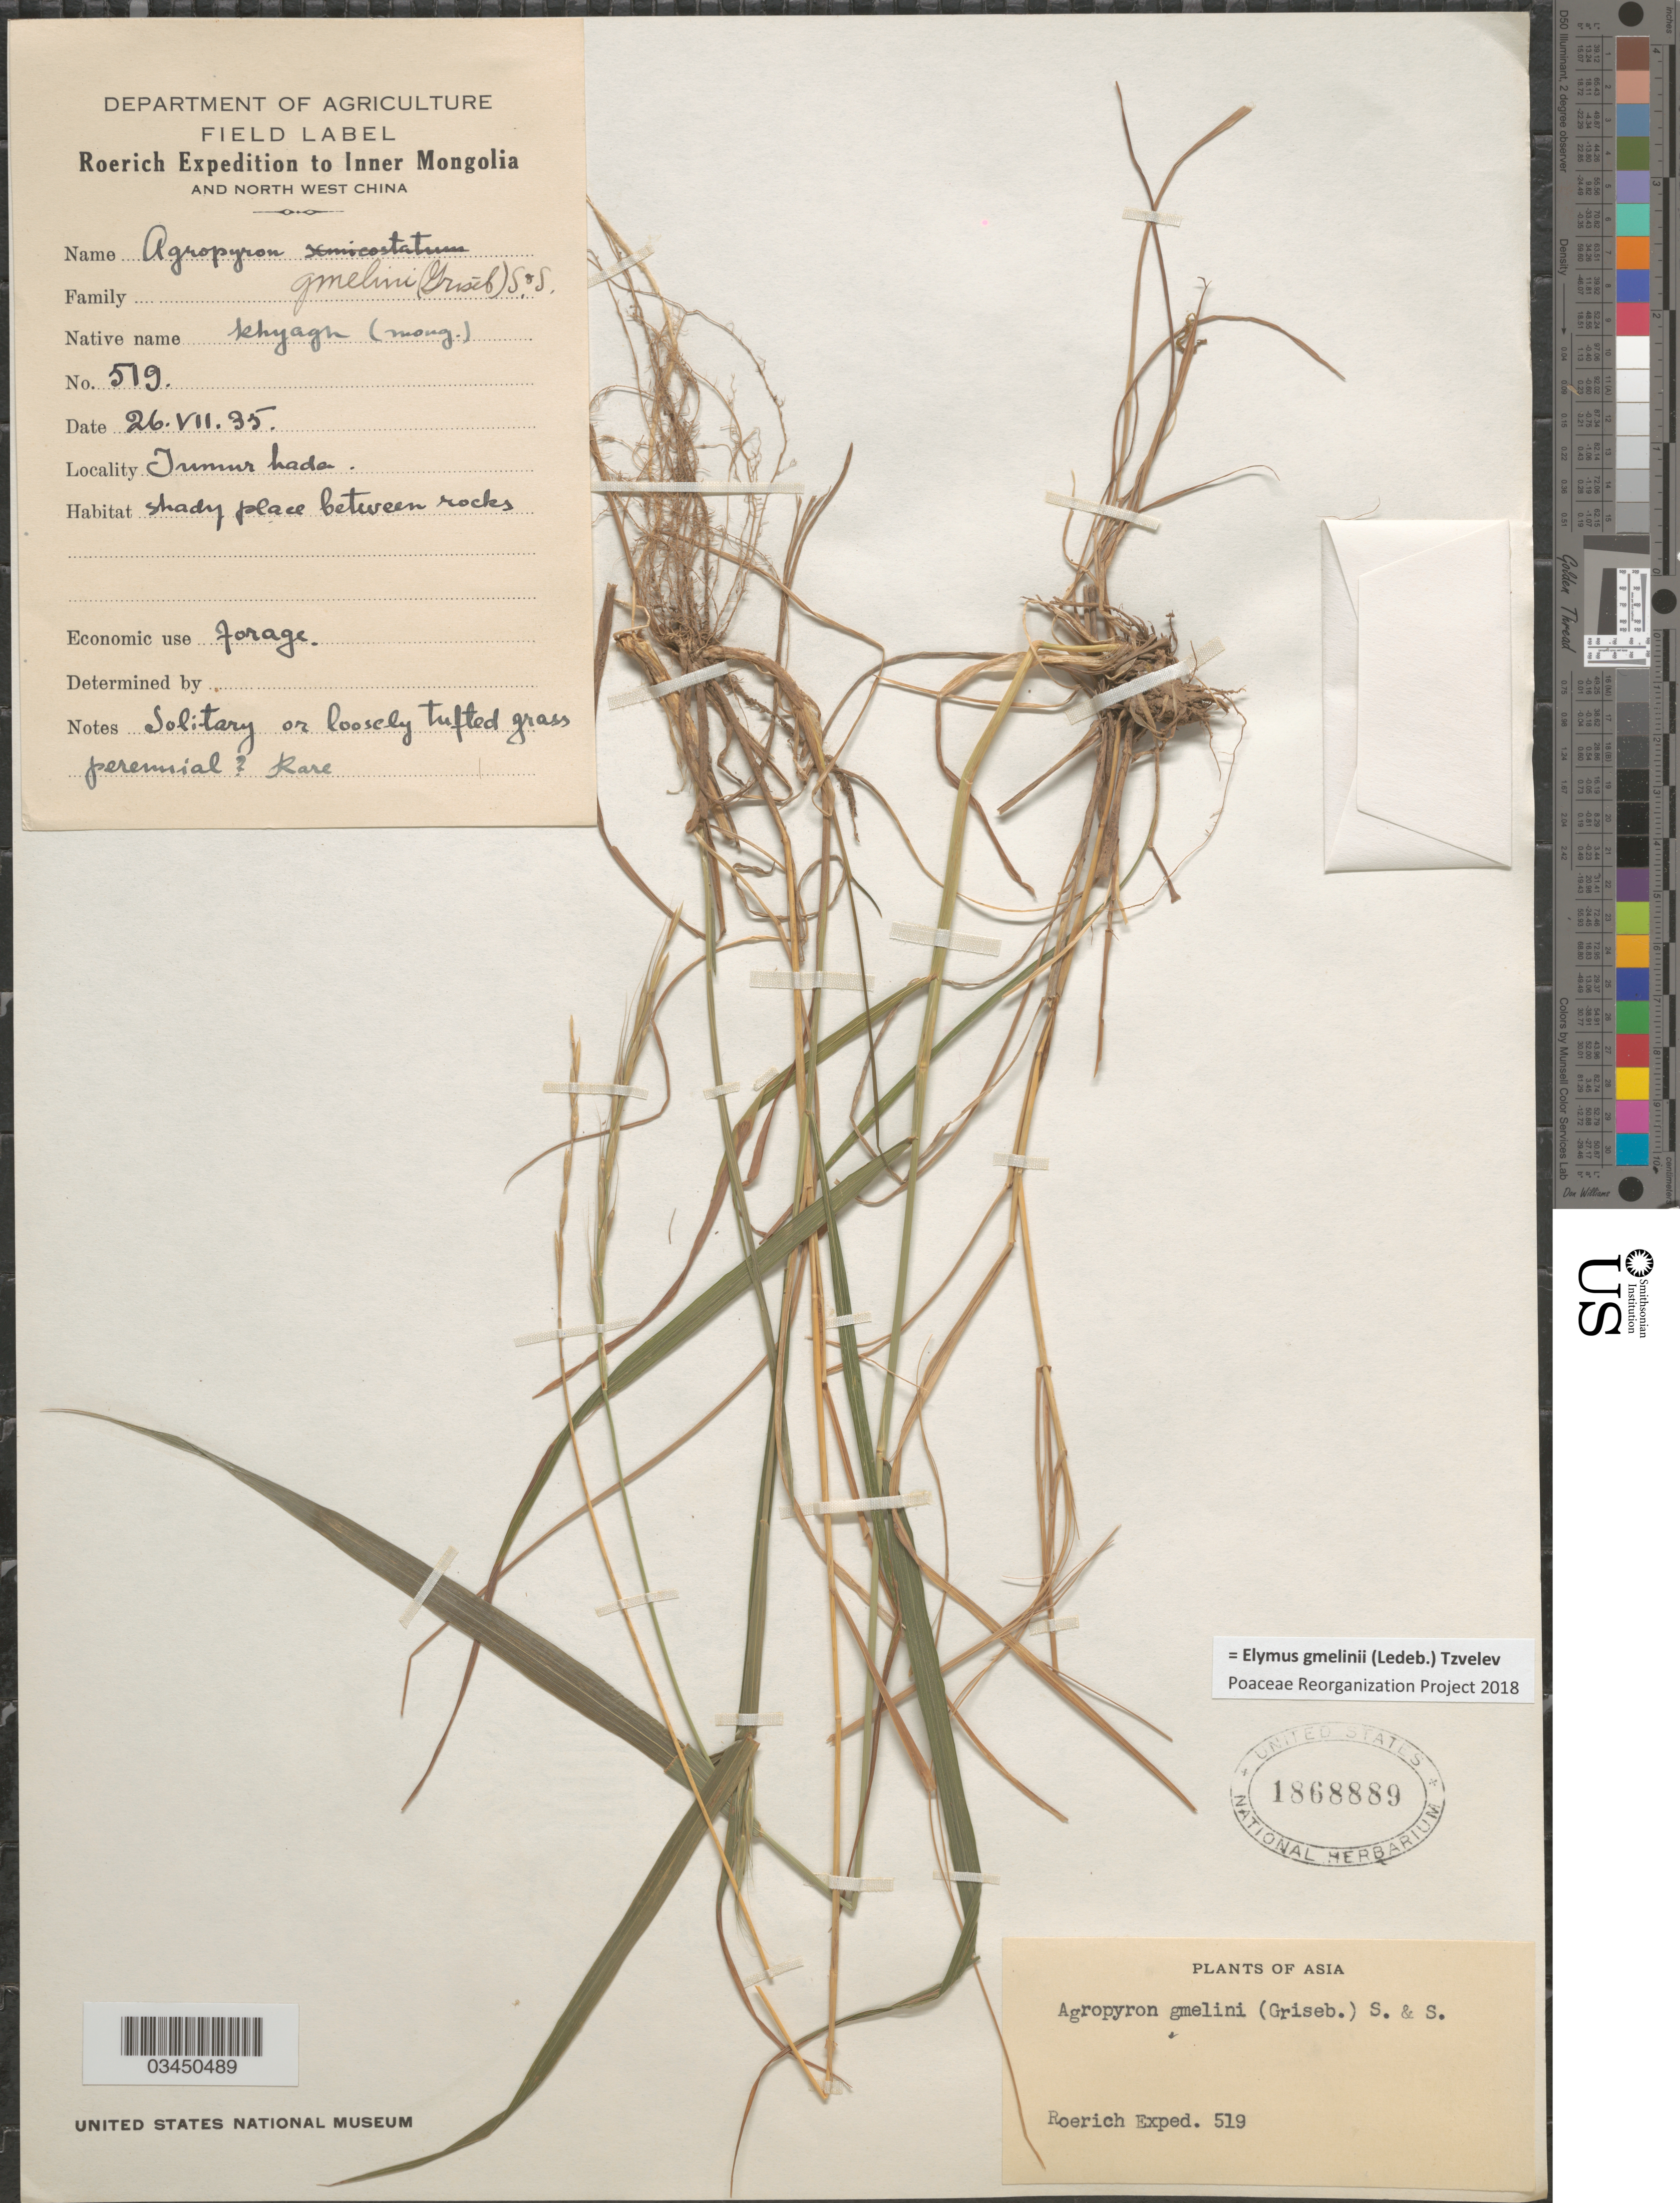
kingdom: Plantae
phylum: Tracheophyta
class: Liliopsida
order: Poales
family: Poaceae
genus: Elymus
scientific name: Elymus gmelinii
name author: (Ledeb.) Tzvelev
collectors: Roerich Expedition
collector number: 519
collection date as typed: Transcribed d/m/y: 26/7/35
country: China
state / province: Nei Monggol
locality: Inner Mongolia and North West China. Jumur hada. Shady place between rocks.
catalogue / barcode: US 1868889